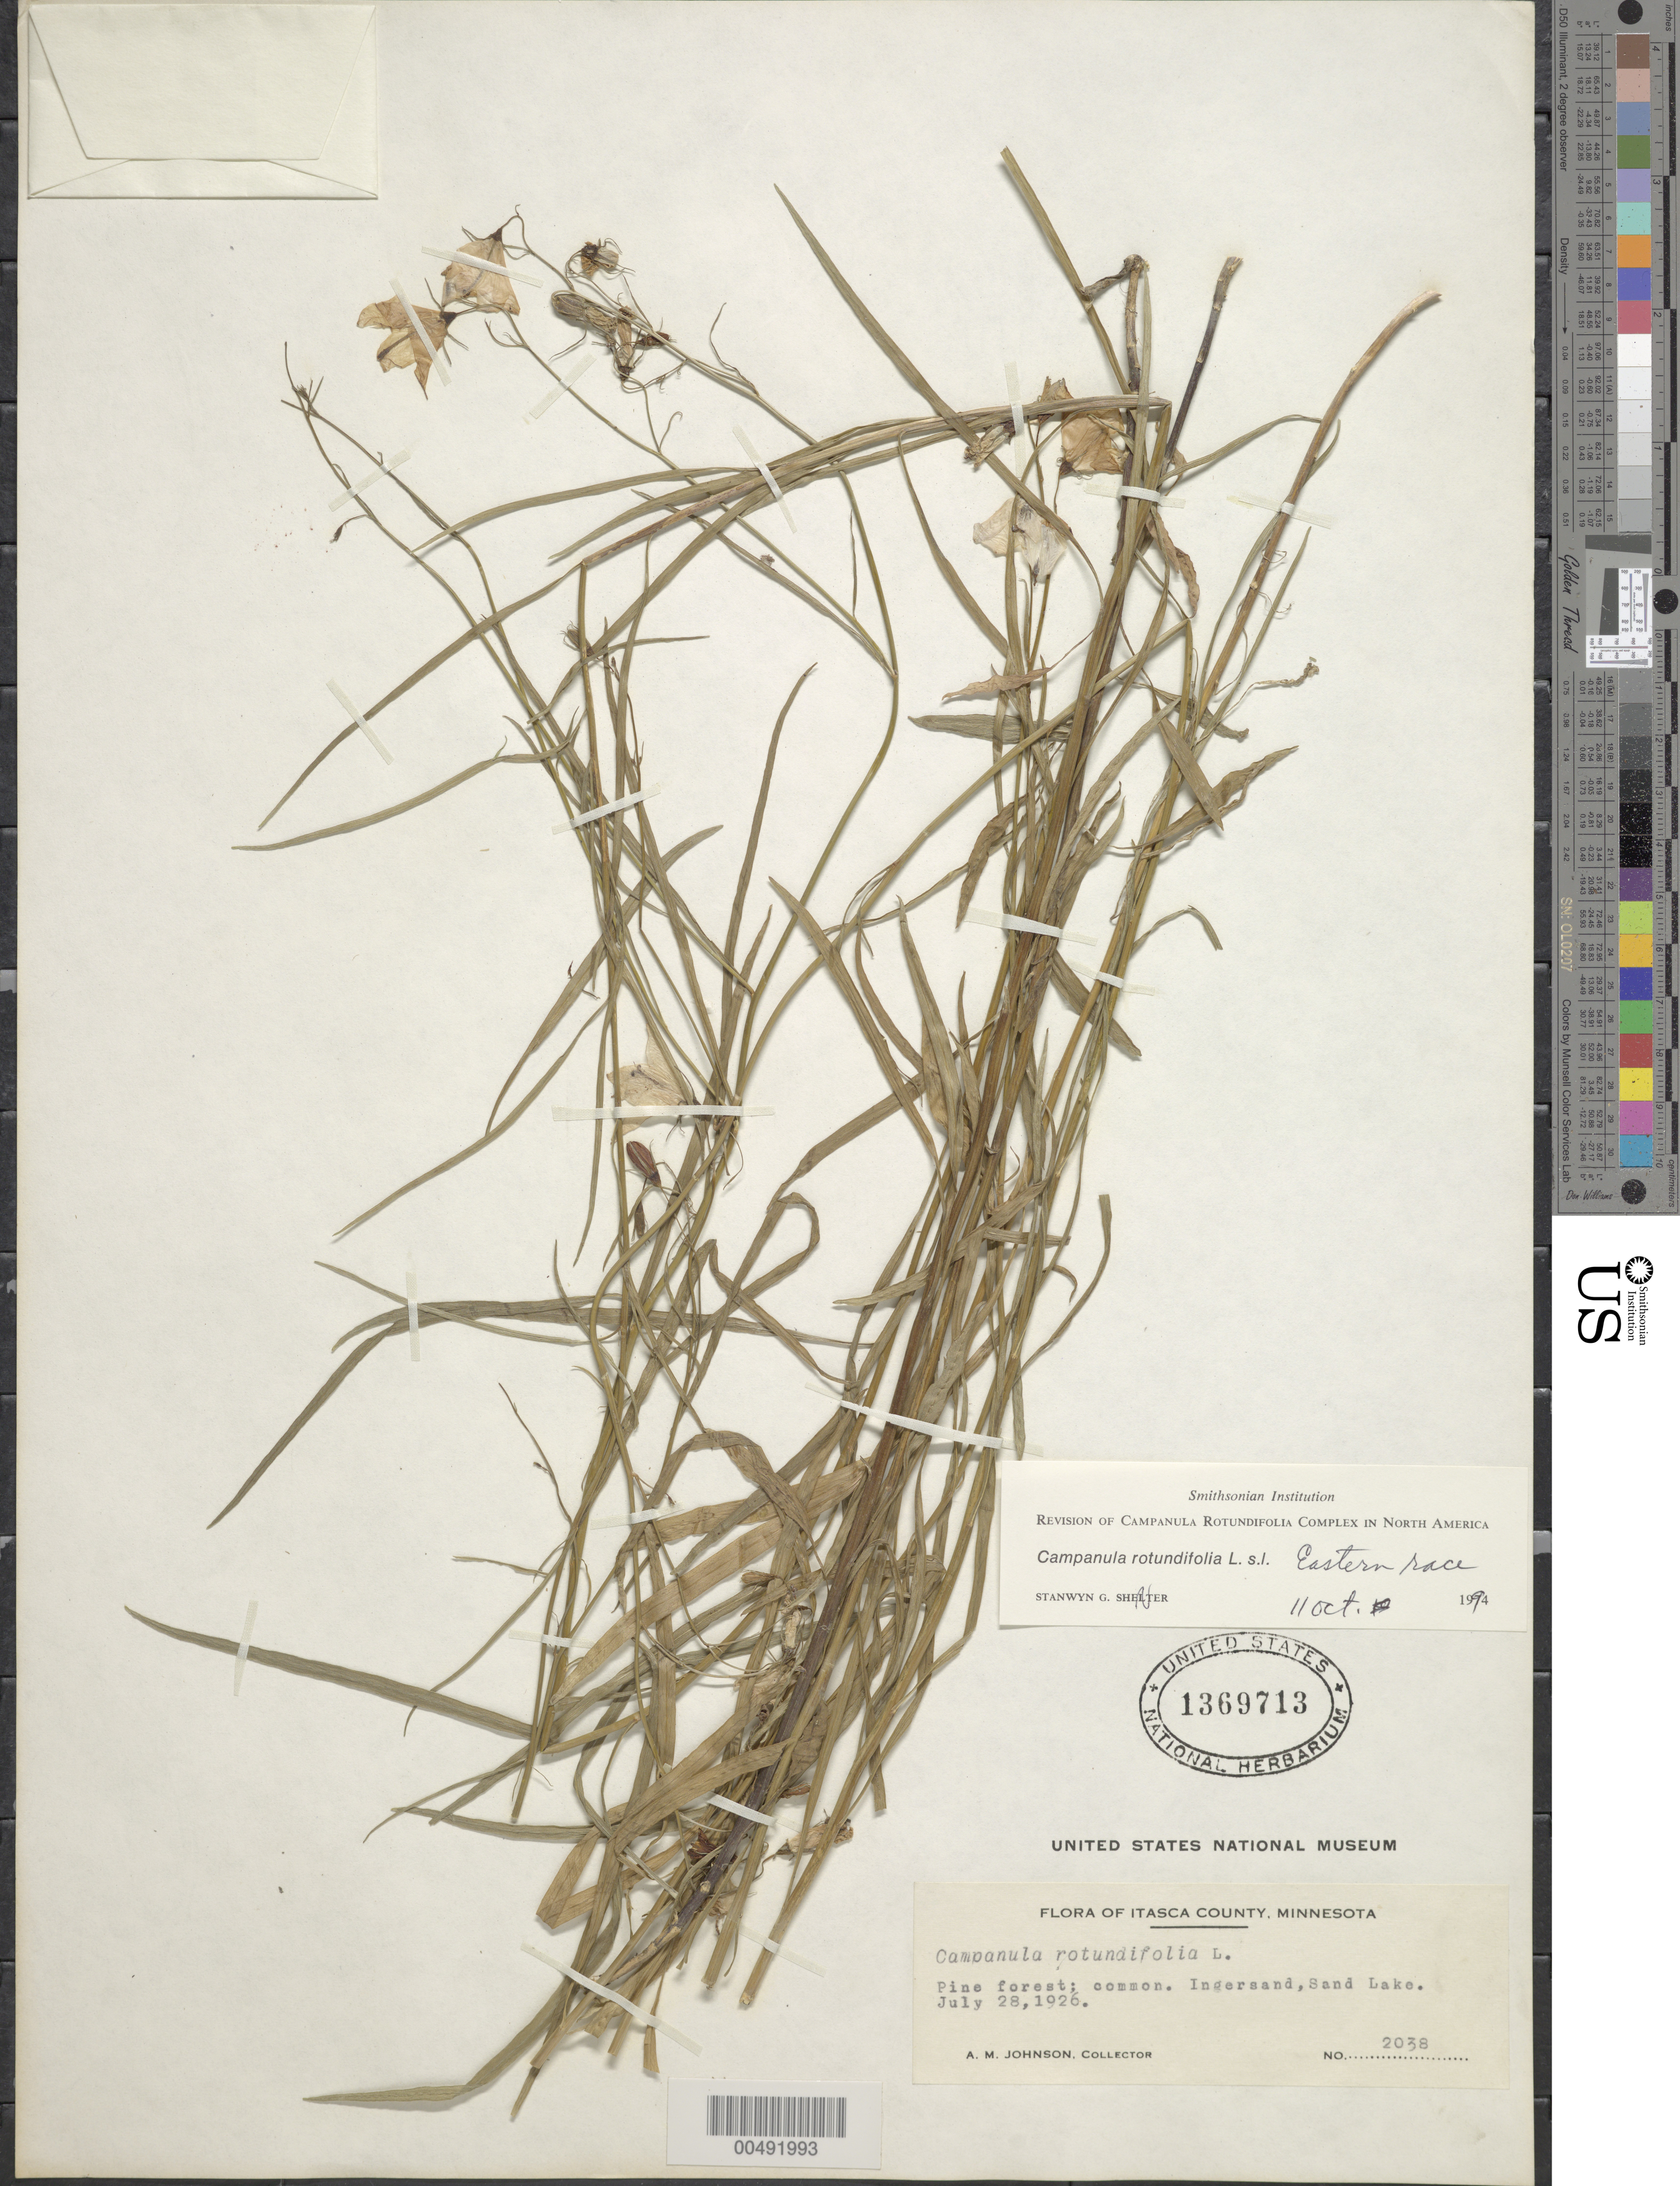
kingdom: Plantae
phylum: Tracheophyta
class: Magnoliopsida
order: Asterales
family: Campanulaceae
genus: Campanula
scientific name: Campanula rotundifolia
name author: L.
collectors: A. M. Johnson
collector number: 2038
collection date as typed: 28 Jul 1926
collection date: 1926-07-28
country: United States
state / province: Minnesota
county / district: Itasca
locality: Ingersand, Sand Lake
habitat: pine forest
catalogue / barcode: US 1369713